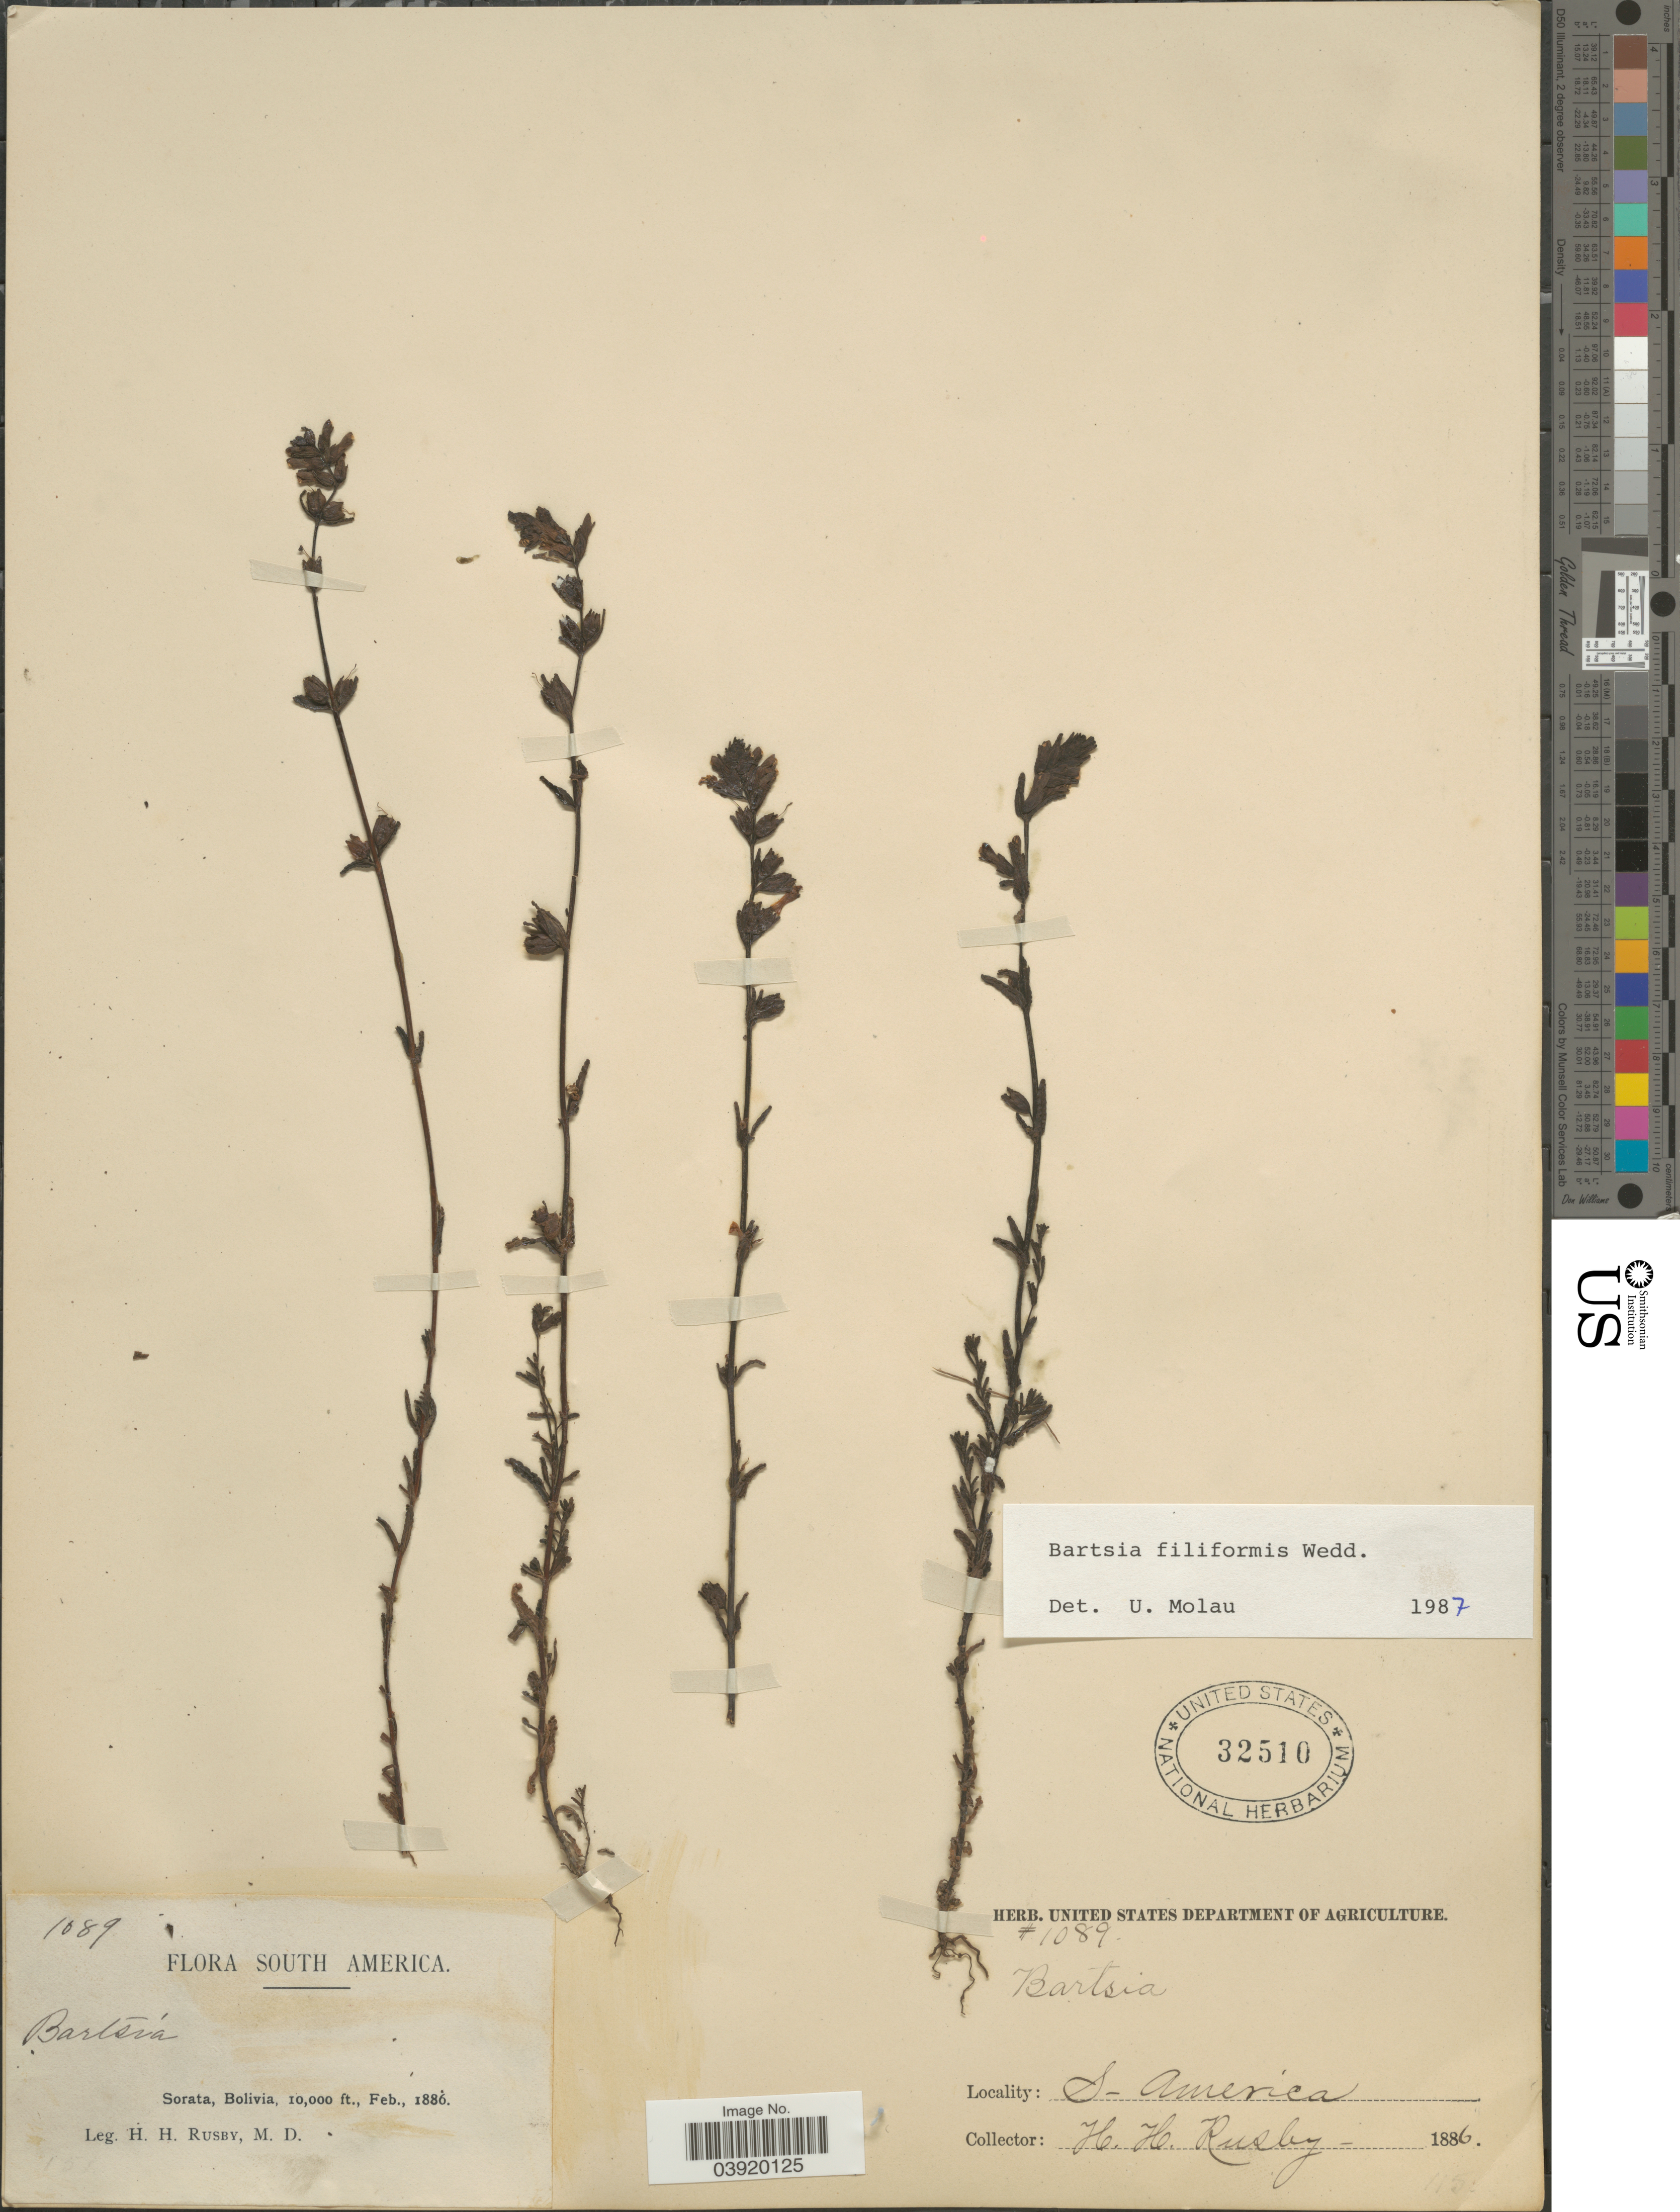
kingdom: Plantae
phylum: Tracheophyta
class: Magnoliopsida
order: Lamiales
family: Orobanchaceae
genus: Bartsia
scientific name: Bartsia filiformis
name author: Wedd.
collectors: H. H. Rusby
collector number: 1089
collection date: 1886-02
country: Bolivia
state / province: La Páz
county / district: Larecaja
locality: Sorata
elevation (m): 3048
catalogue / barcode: US 32510